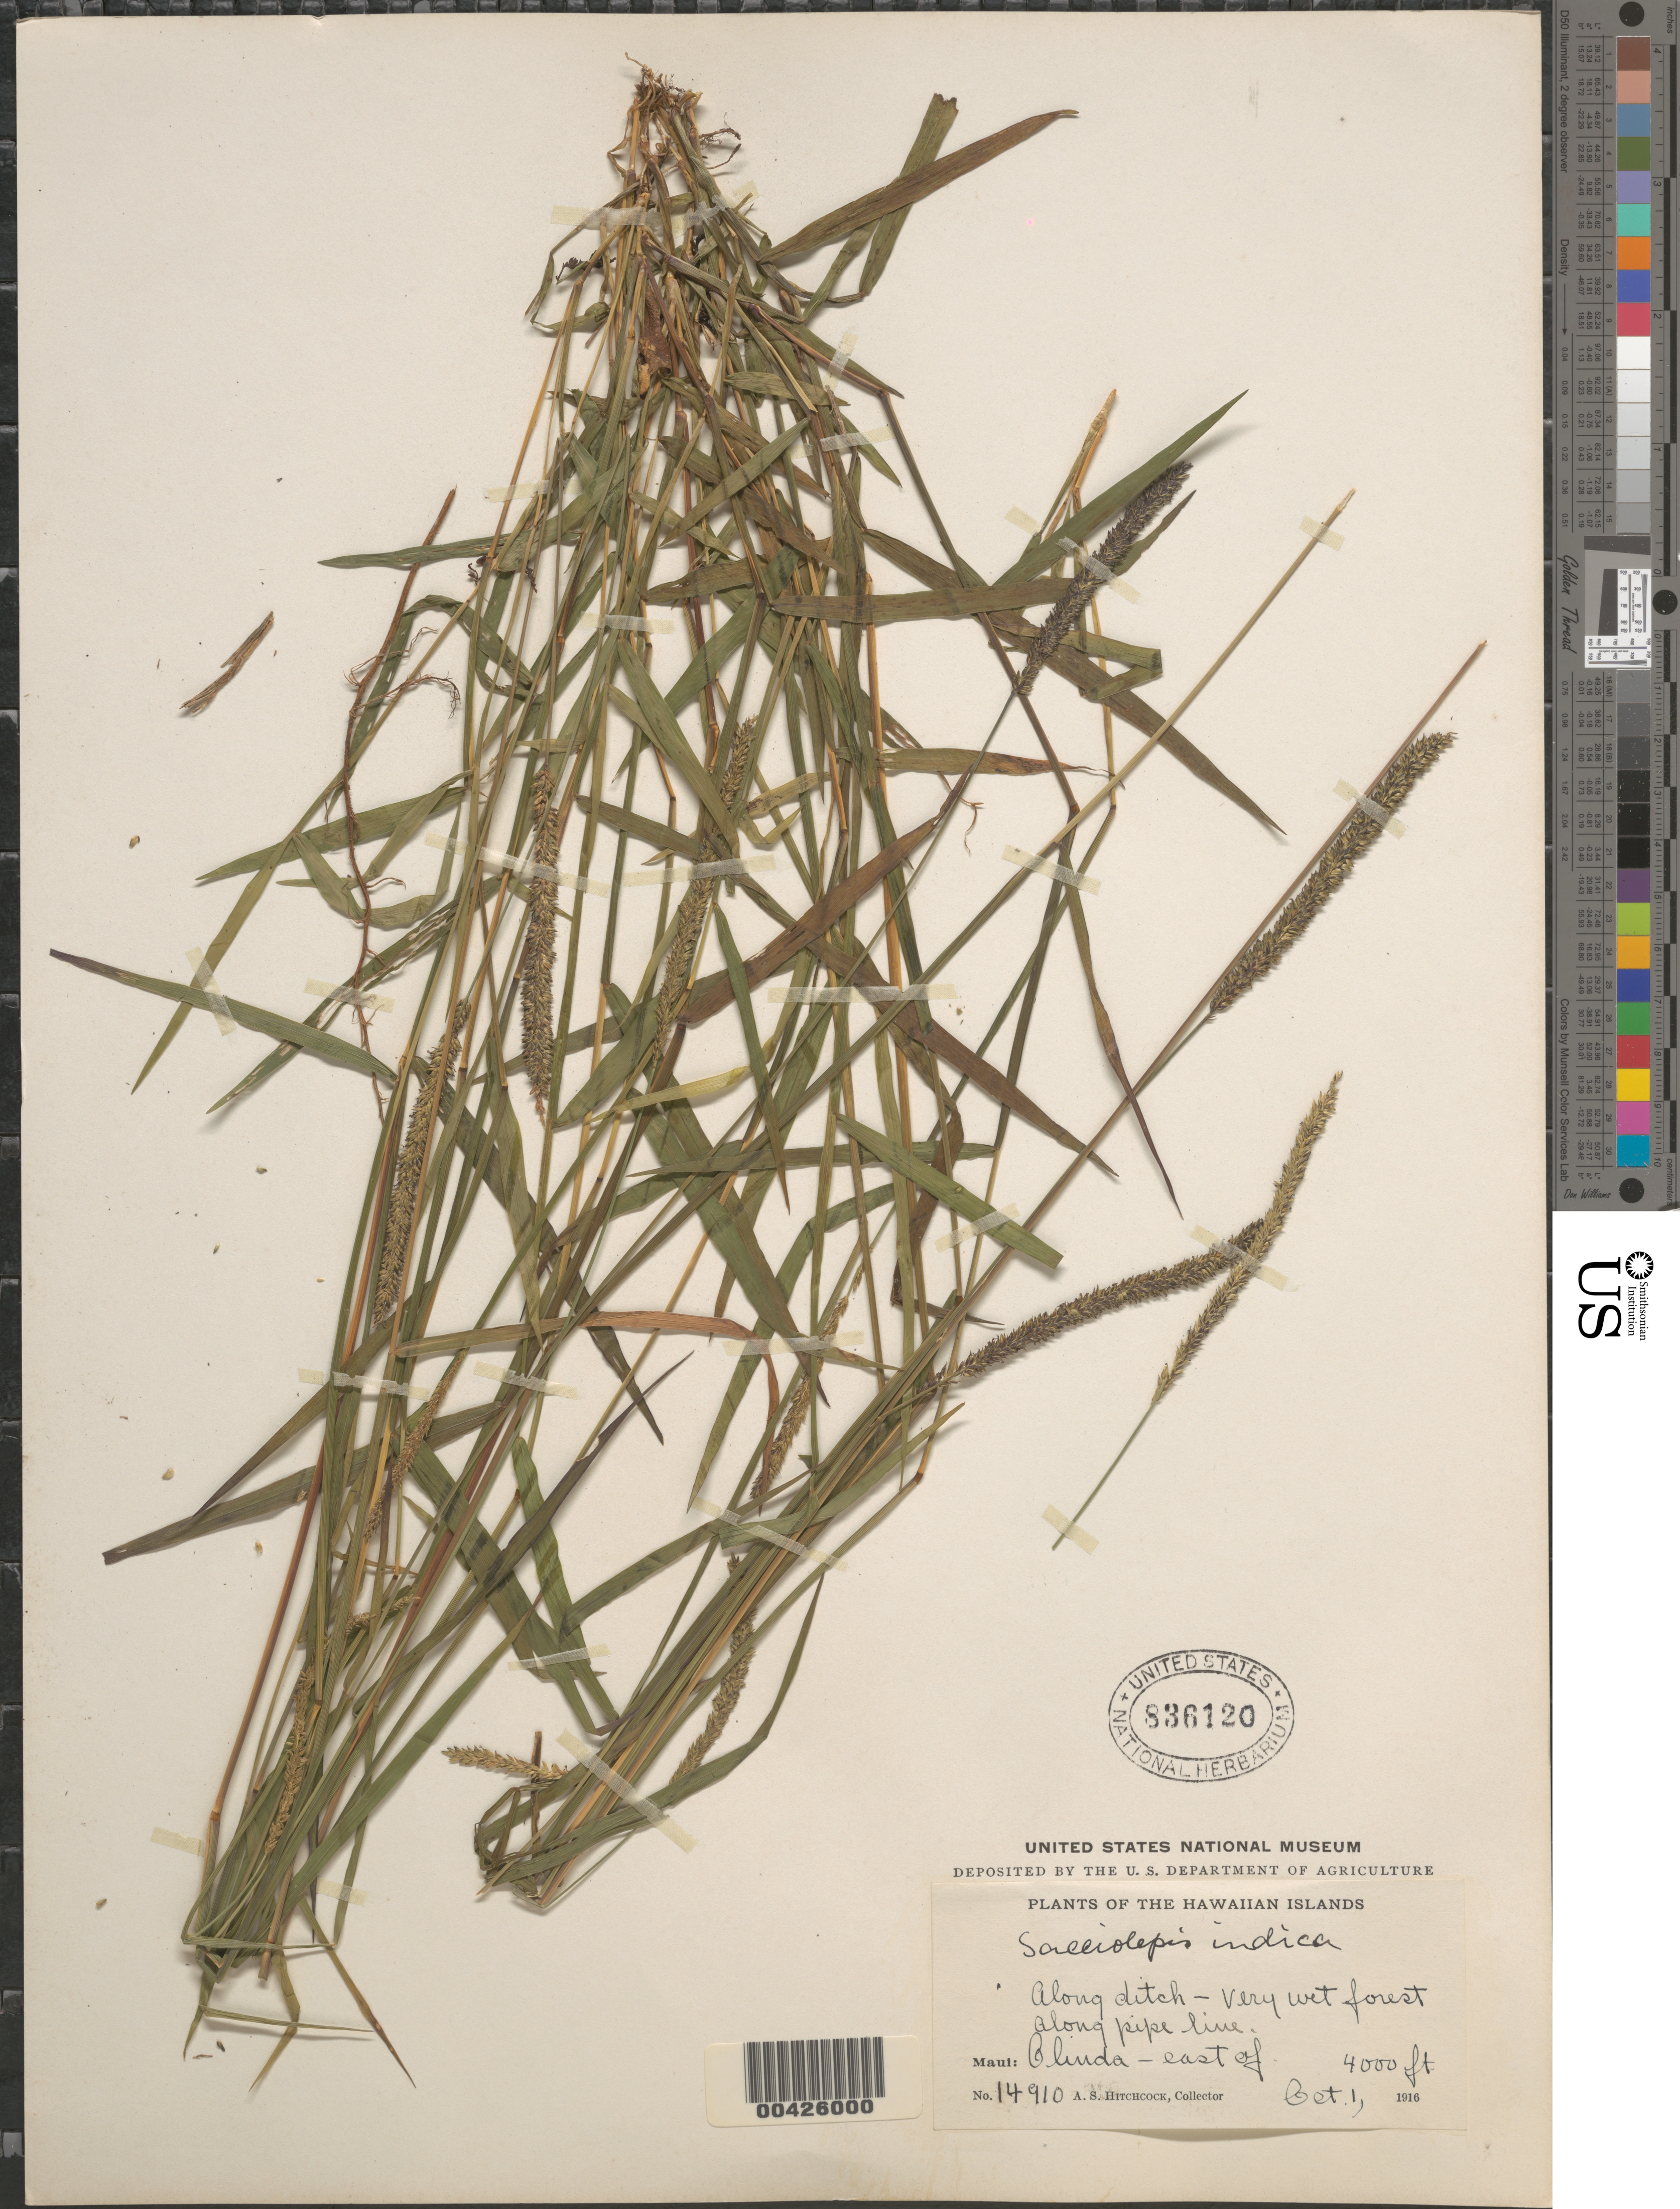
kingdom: Plantae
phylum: Tracheophyta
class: Liliopsida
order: Poales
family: Poaceae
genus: Sacciolepis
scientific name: Sacciolepis indica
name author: (L.) Chase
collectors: A. S. Hitchcock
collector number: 14910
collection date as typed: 1 Oct 1916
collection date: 1916-10-01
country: United States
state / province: Hawaii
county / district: Maui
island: Maui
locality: E of Olinda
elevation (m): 1219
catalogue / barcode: US 836120